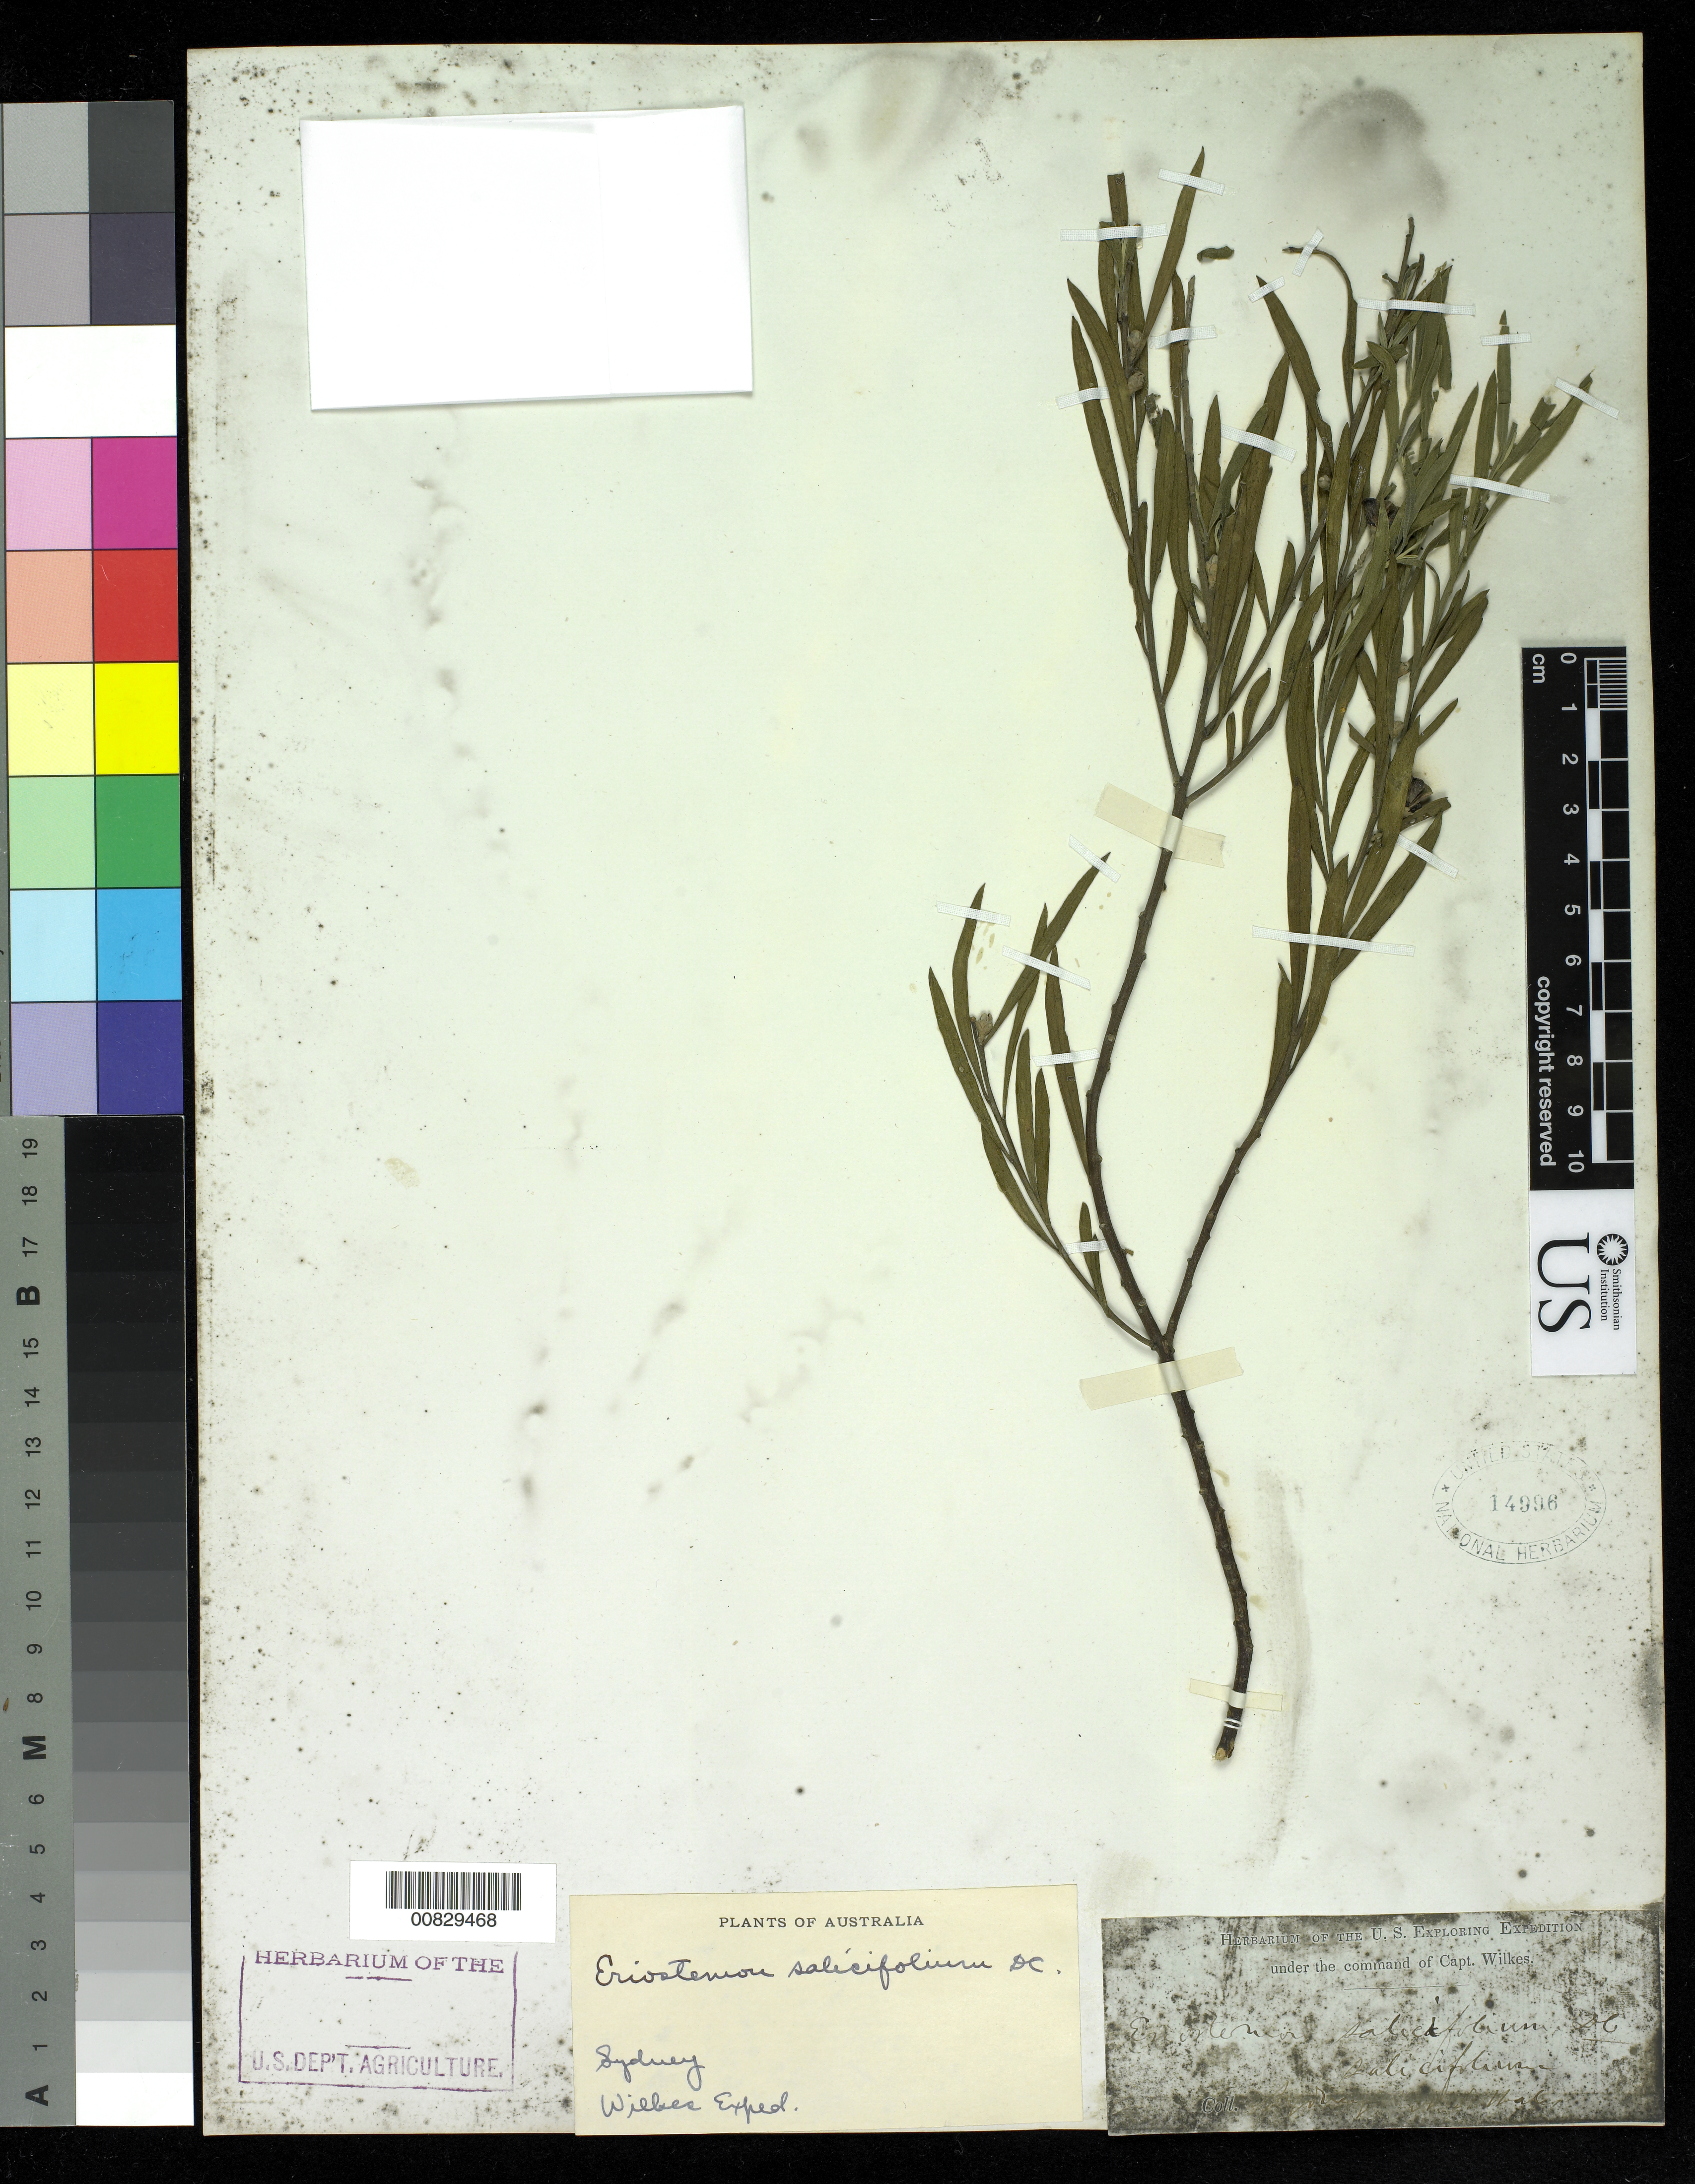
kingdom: Plantae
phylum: Tracheophyta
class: Magnoliopsida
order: Sapindales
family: Rutaceae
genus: Eriostemon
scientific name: Eriostemon salicifollus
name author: Sm.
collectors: Wilkes Explor. Exped.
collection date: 1838/1842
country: Australia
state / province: New South Wales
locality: Sydney, N. S. Wales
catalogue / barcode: US 14996